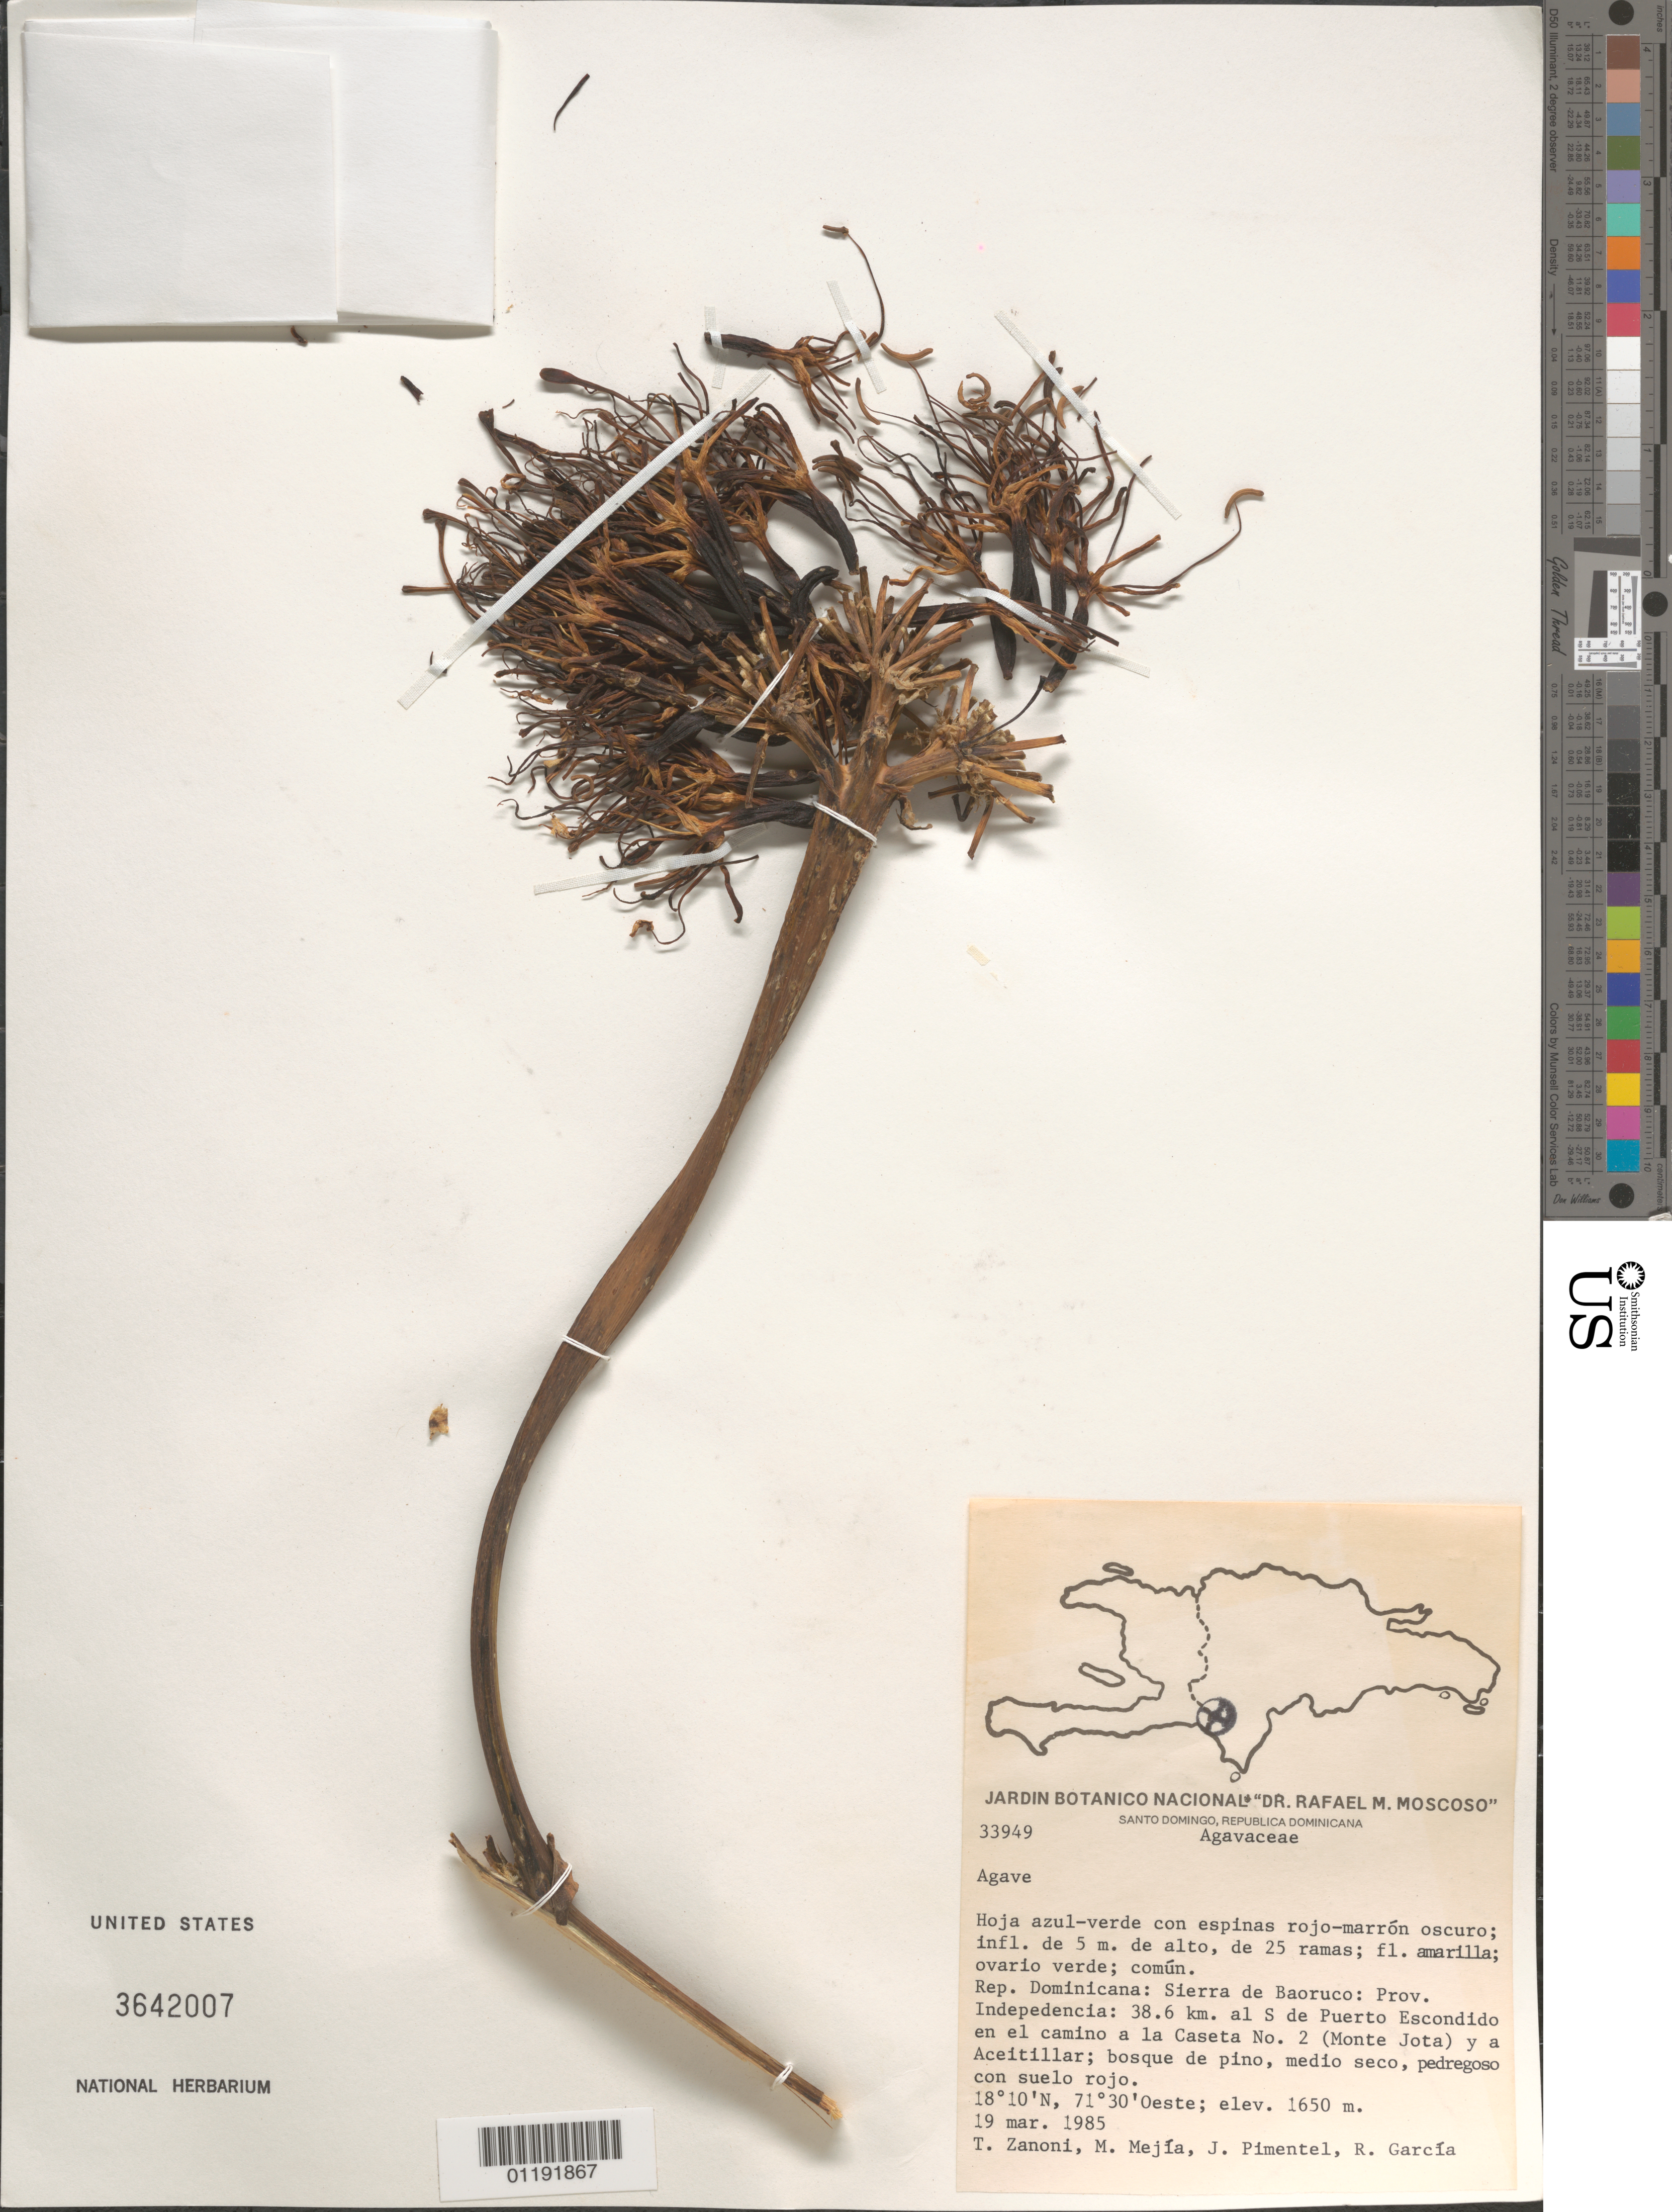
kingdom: Plantae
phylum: Tracheophyta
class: Liliopsida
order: Asparagales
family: Asparagaceae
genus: Agave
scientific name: Agave sp.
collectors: T. A. Zanoni, M. Mejia, J. Pimentel & R. Garcia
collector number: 33949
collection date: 1985-03-19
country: Dominican Republic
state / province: Independencia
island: Hispaniola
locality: Sierra de Baoruco, 38.6 km S of Escondido port, on road to Monte Jota and Aceitillar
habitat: Mt, road, moderately dry pine forest, stony, red soil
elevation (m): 1650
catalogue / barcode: US 3642007